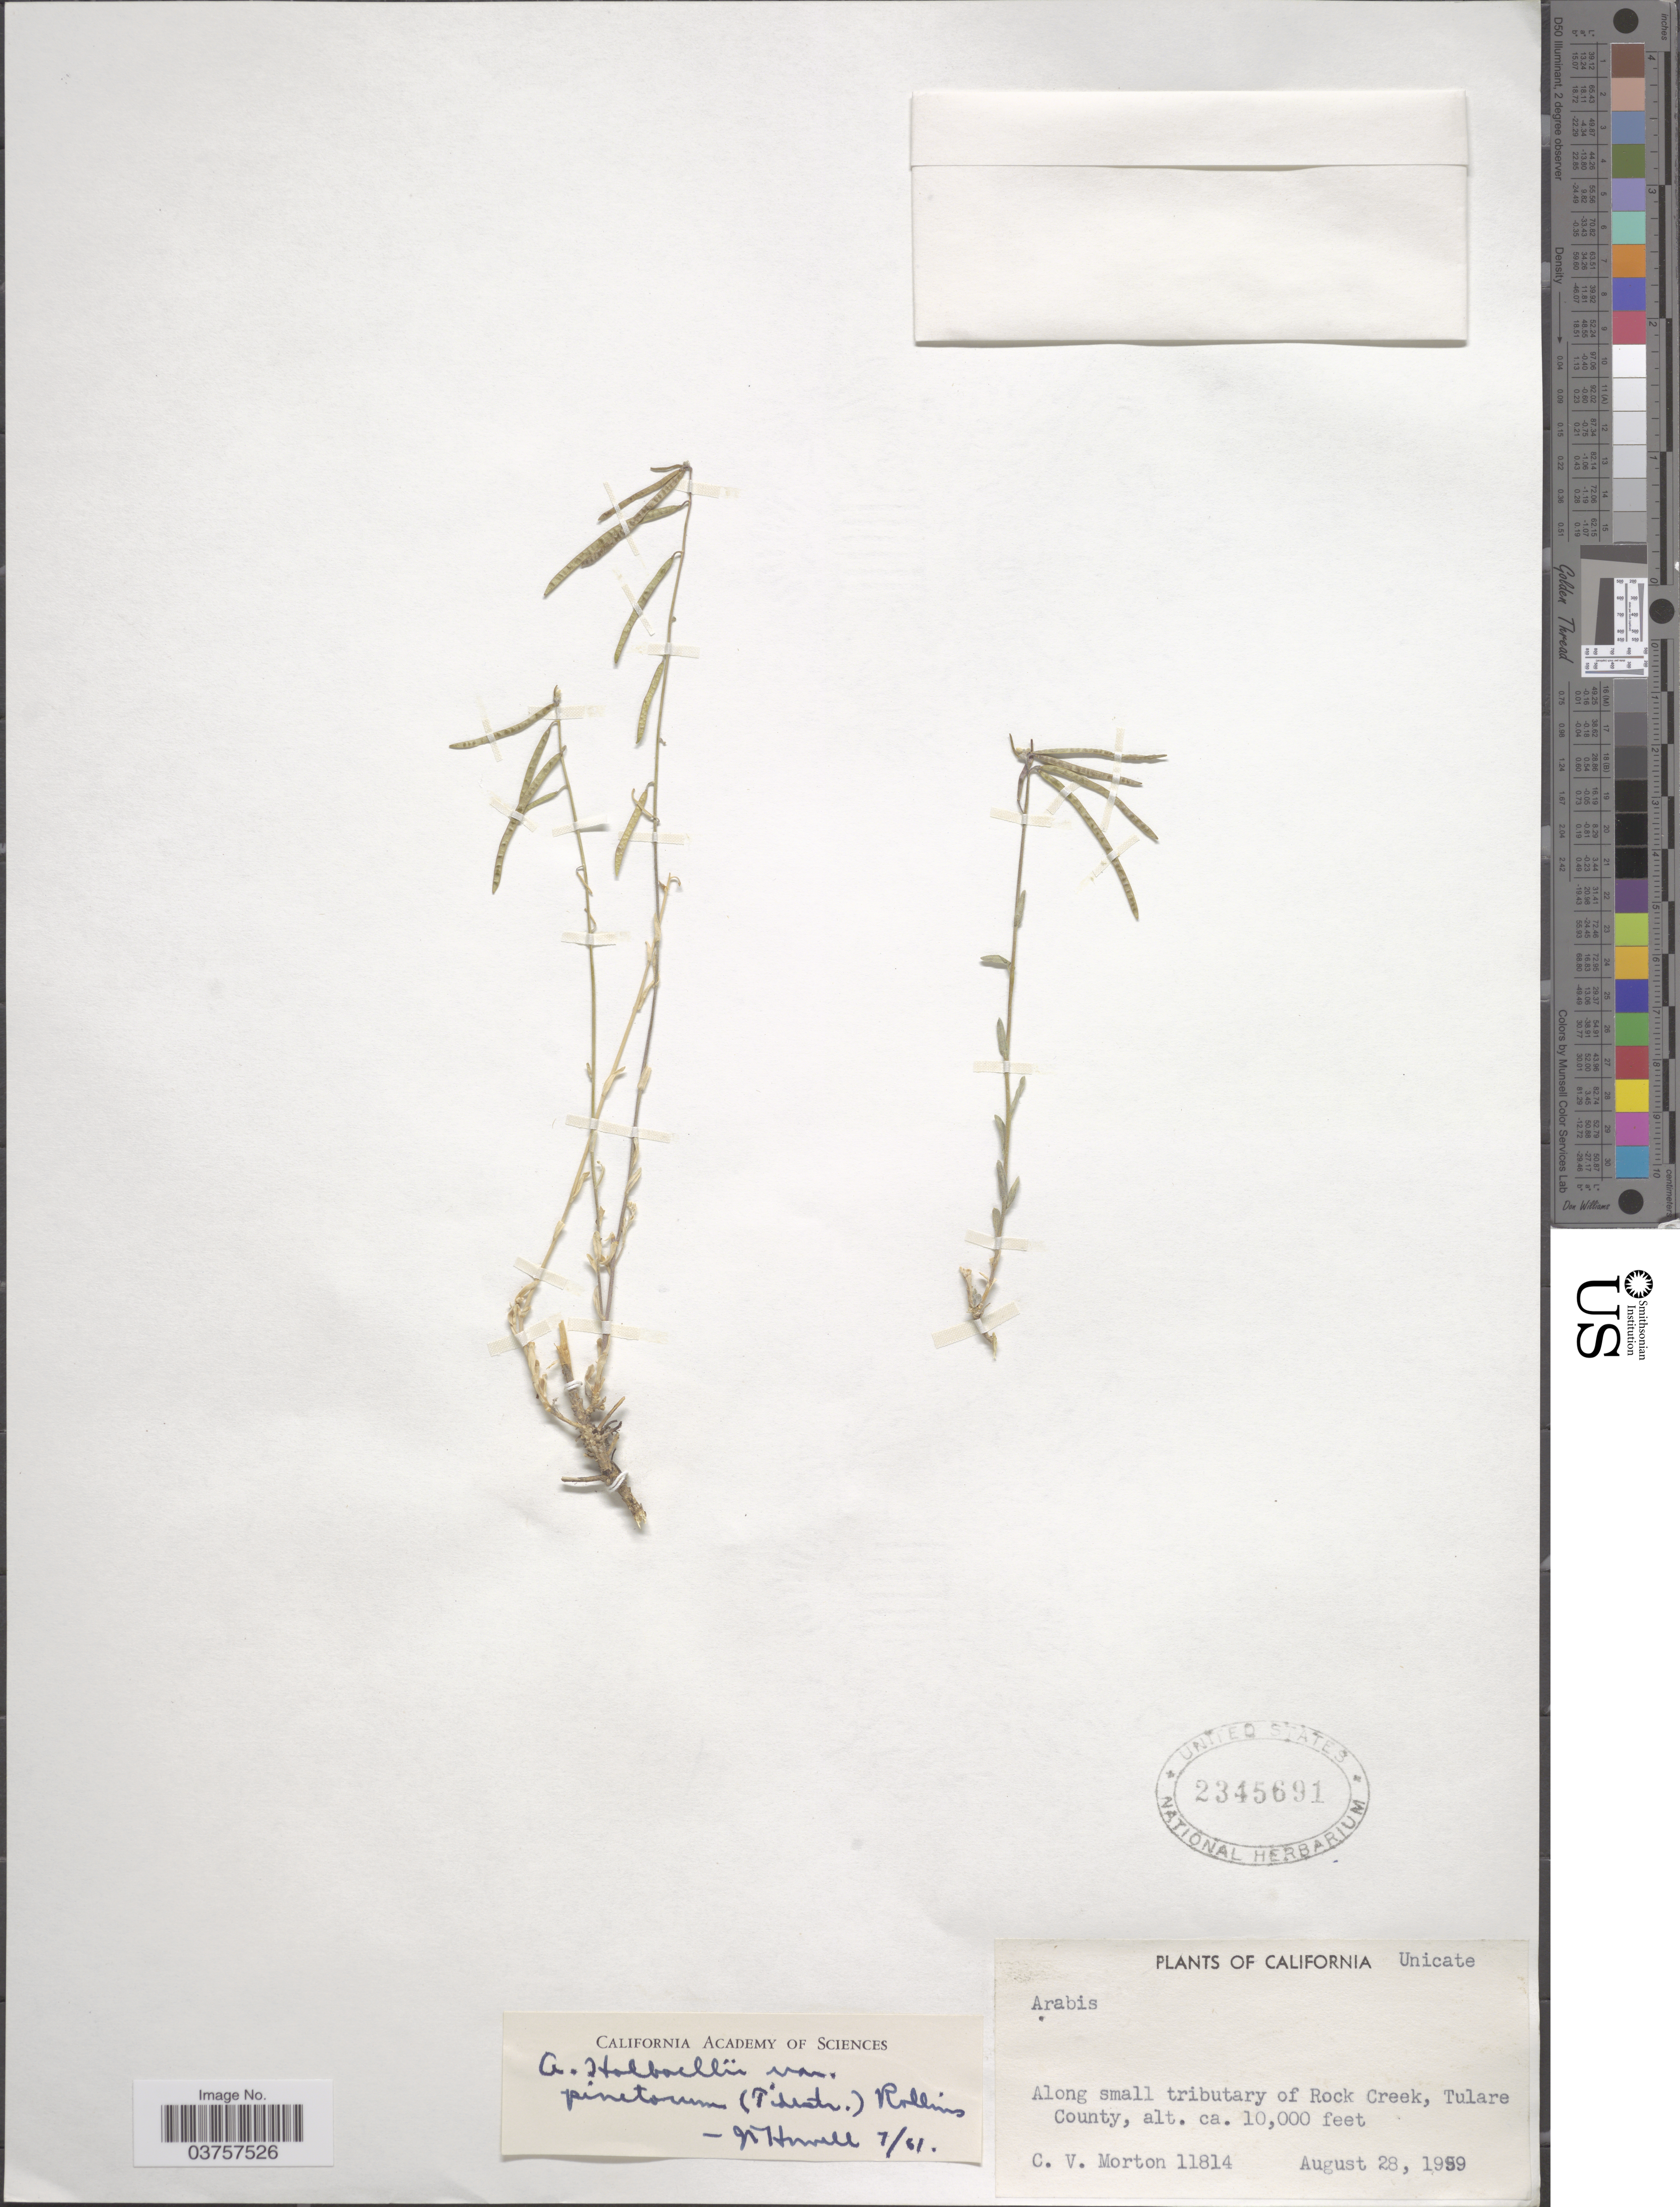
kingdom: Plantae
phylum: Tracheophyta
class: Magnoliopsida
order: Brassicales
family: Brassicaceae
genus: Arabis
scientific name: Arabis holboellii var. pinetorum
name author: (Tidestr.) Rollins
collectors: C. V. Morton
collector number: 11814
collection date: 1959-08-28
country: United States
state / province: California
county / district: Tulare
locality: Along small tributary of Rock Creek, Tulare County.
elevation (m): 3048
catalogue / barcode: US 2345691